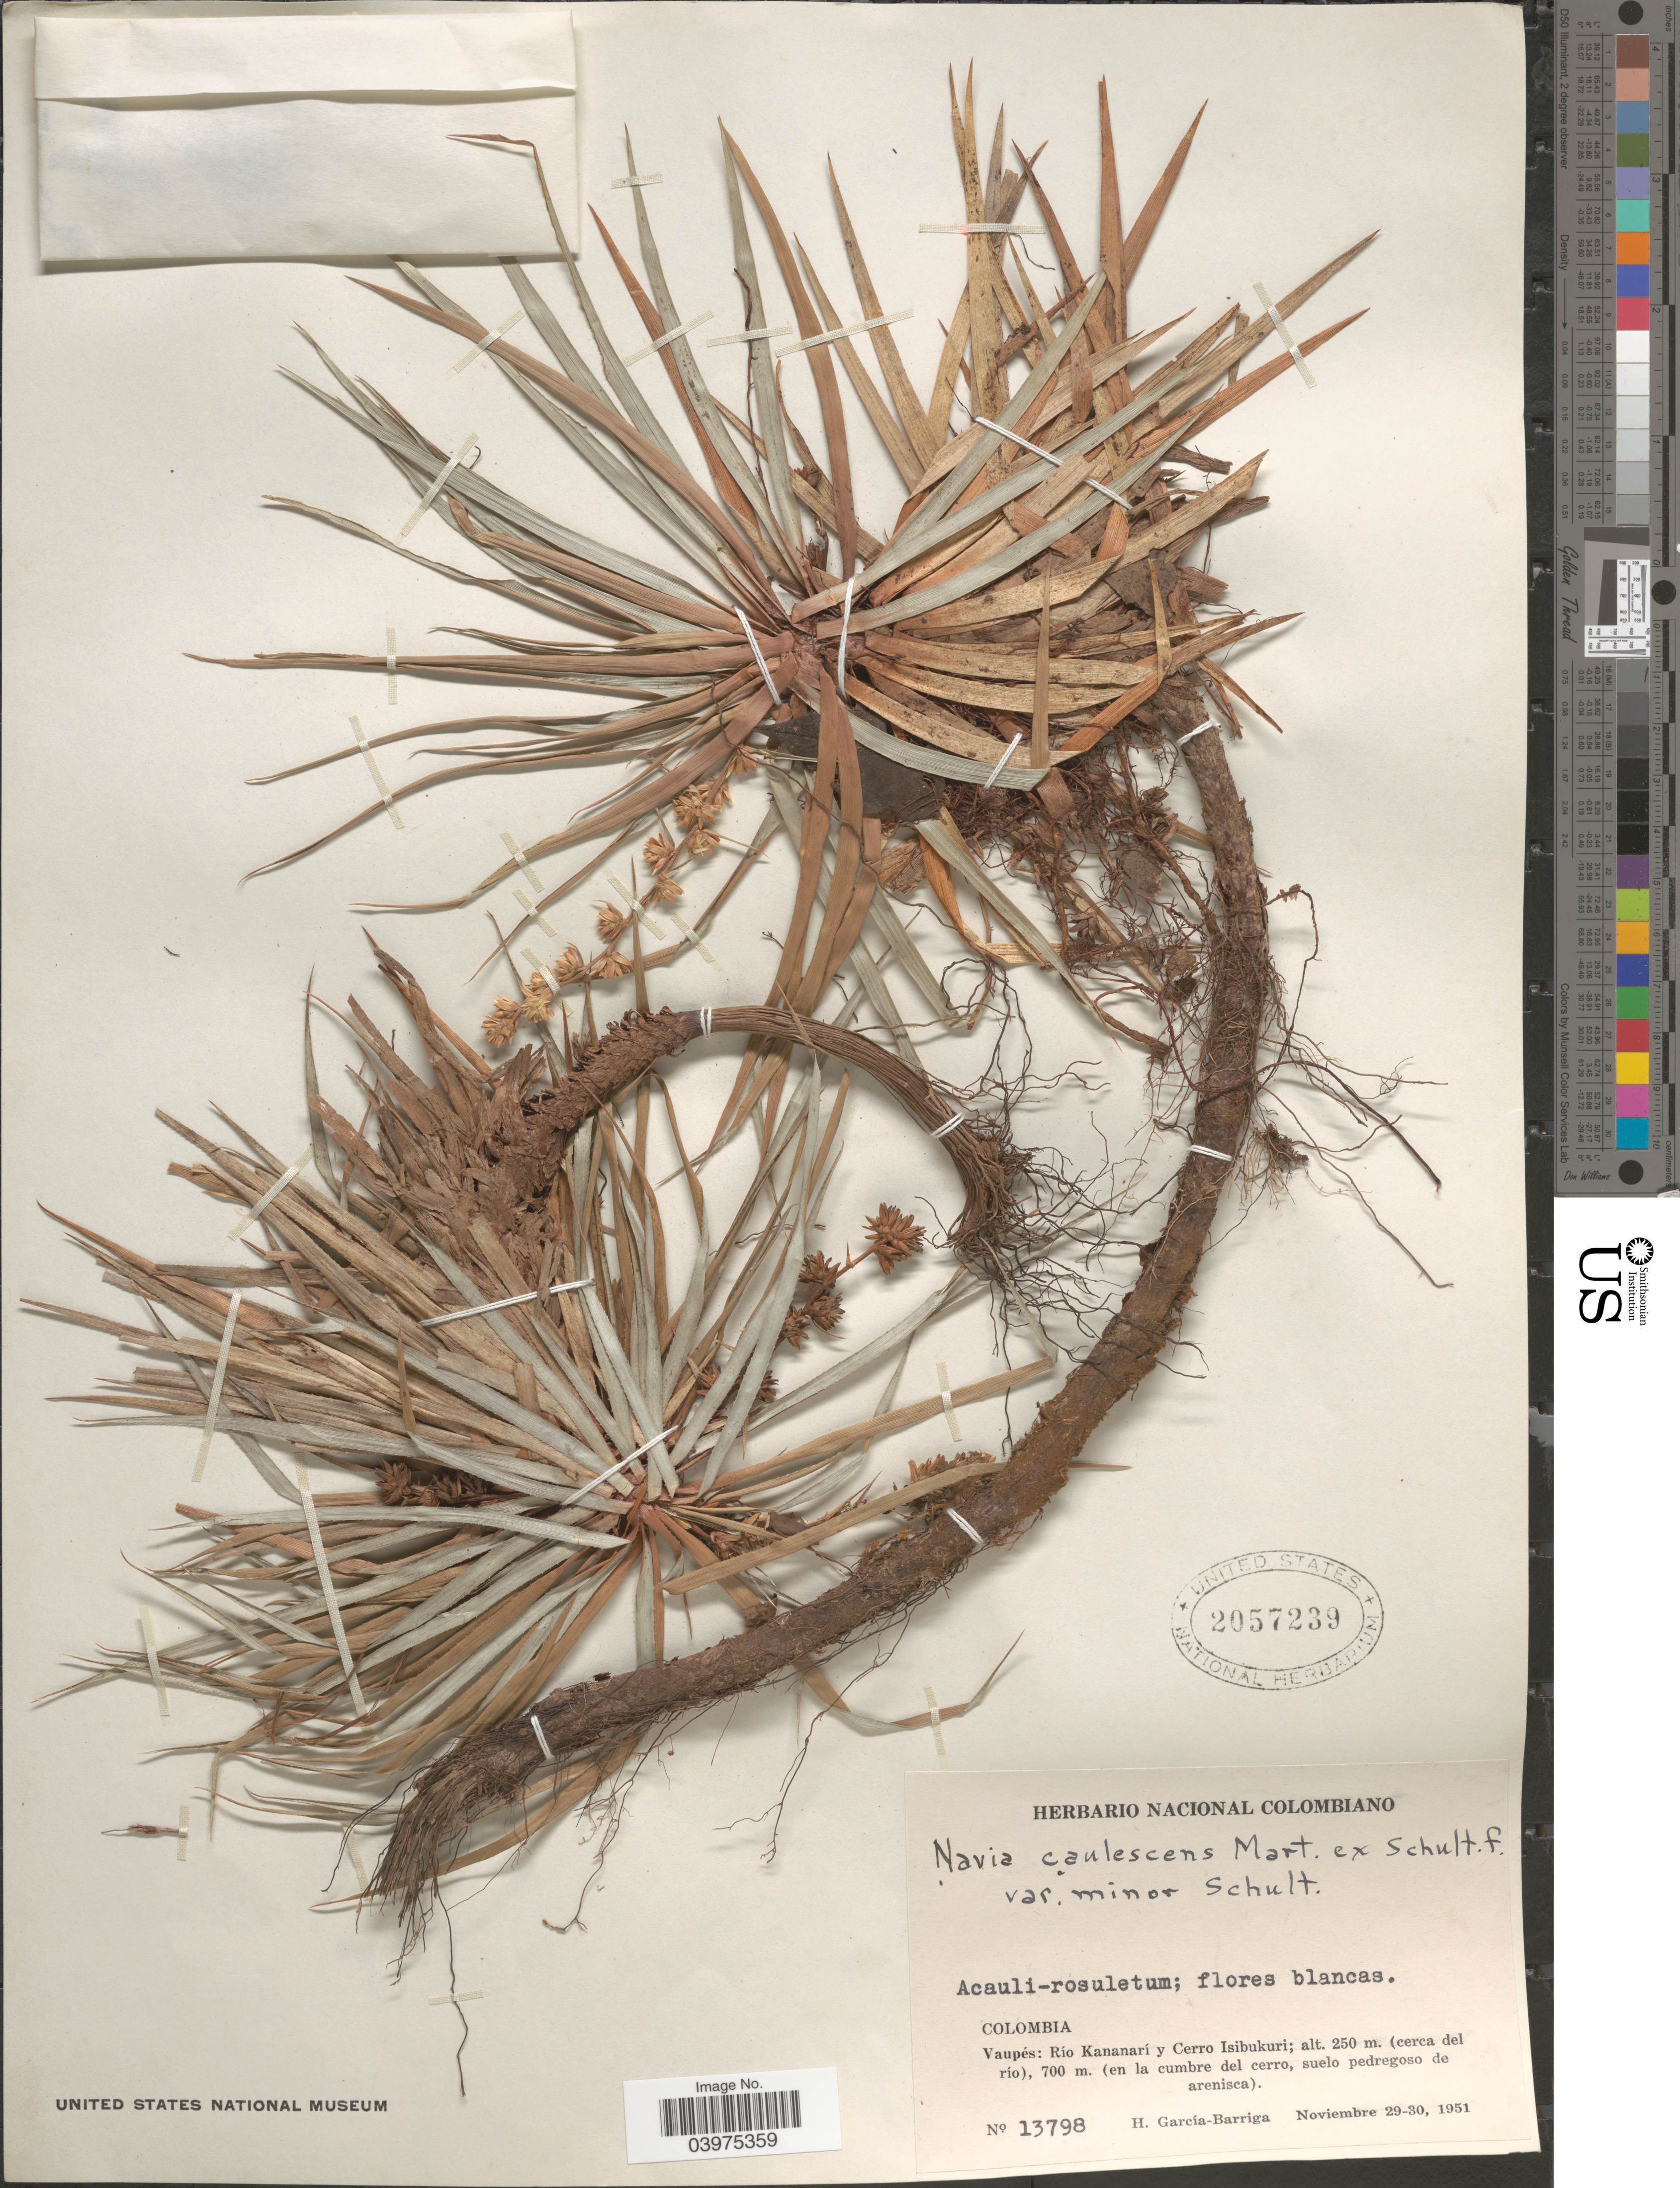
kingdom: Plantae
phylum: Tracheophyta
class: Liliopsida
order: Poales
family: Bromeliaceae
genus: Navia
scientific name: Navia caulescens var. minor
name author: Schult. f.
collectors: H. García Barriga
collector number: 13798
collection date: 1951-11-29/1951-11-30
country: Colombia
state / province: Vaupés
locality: Río Kananari y Cerro Isibukuri; (cerca del río), (en la cumbre del cerro, suelo pedregoso de arenisca).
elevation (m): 250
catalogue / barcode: US 2057239